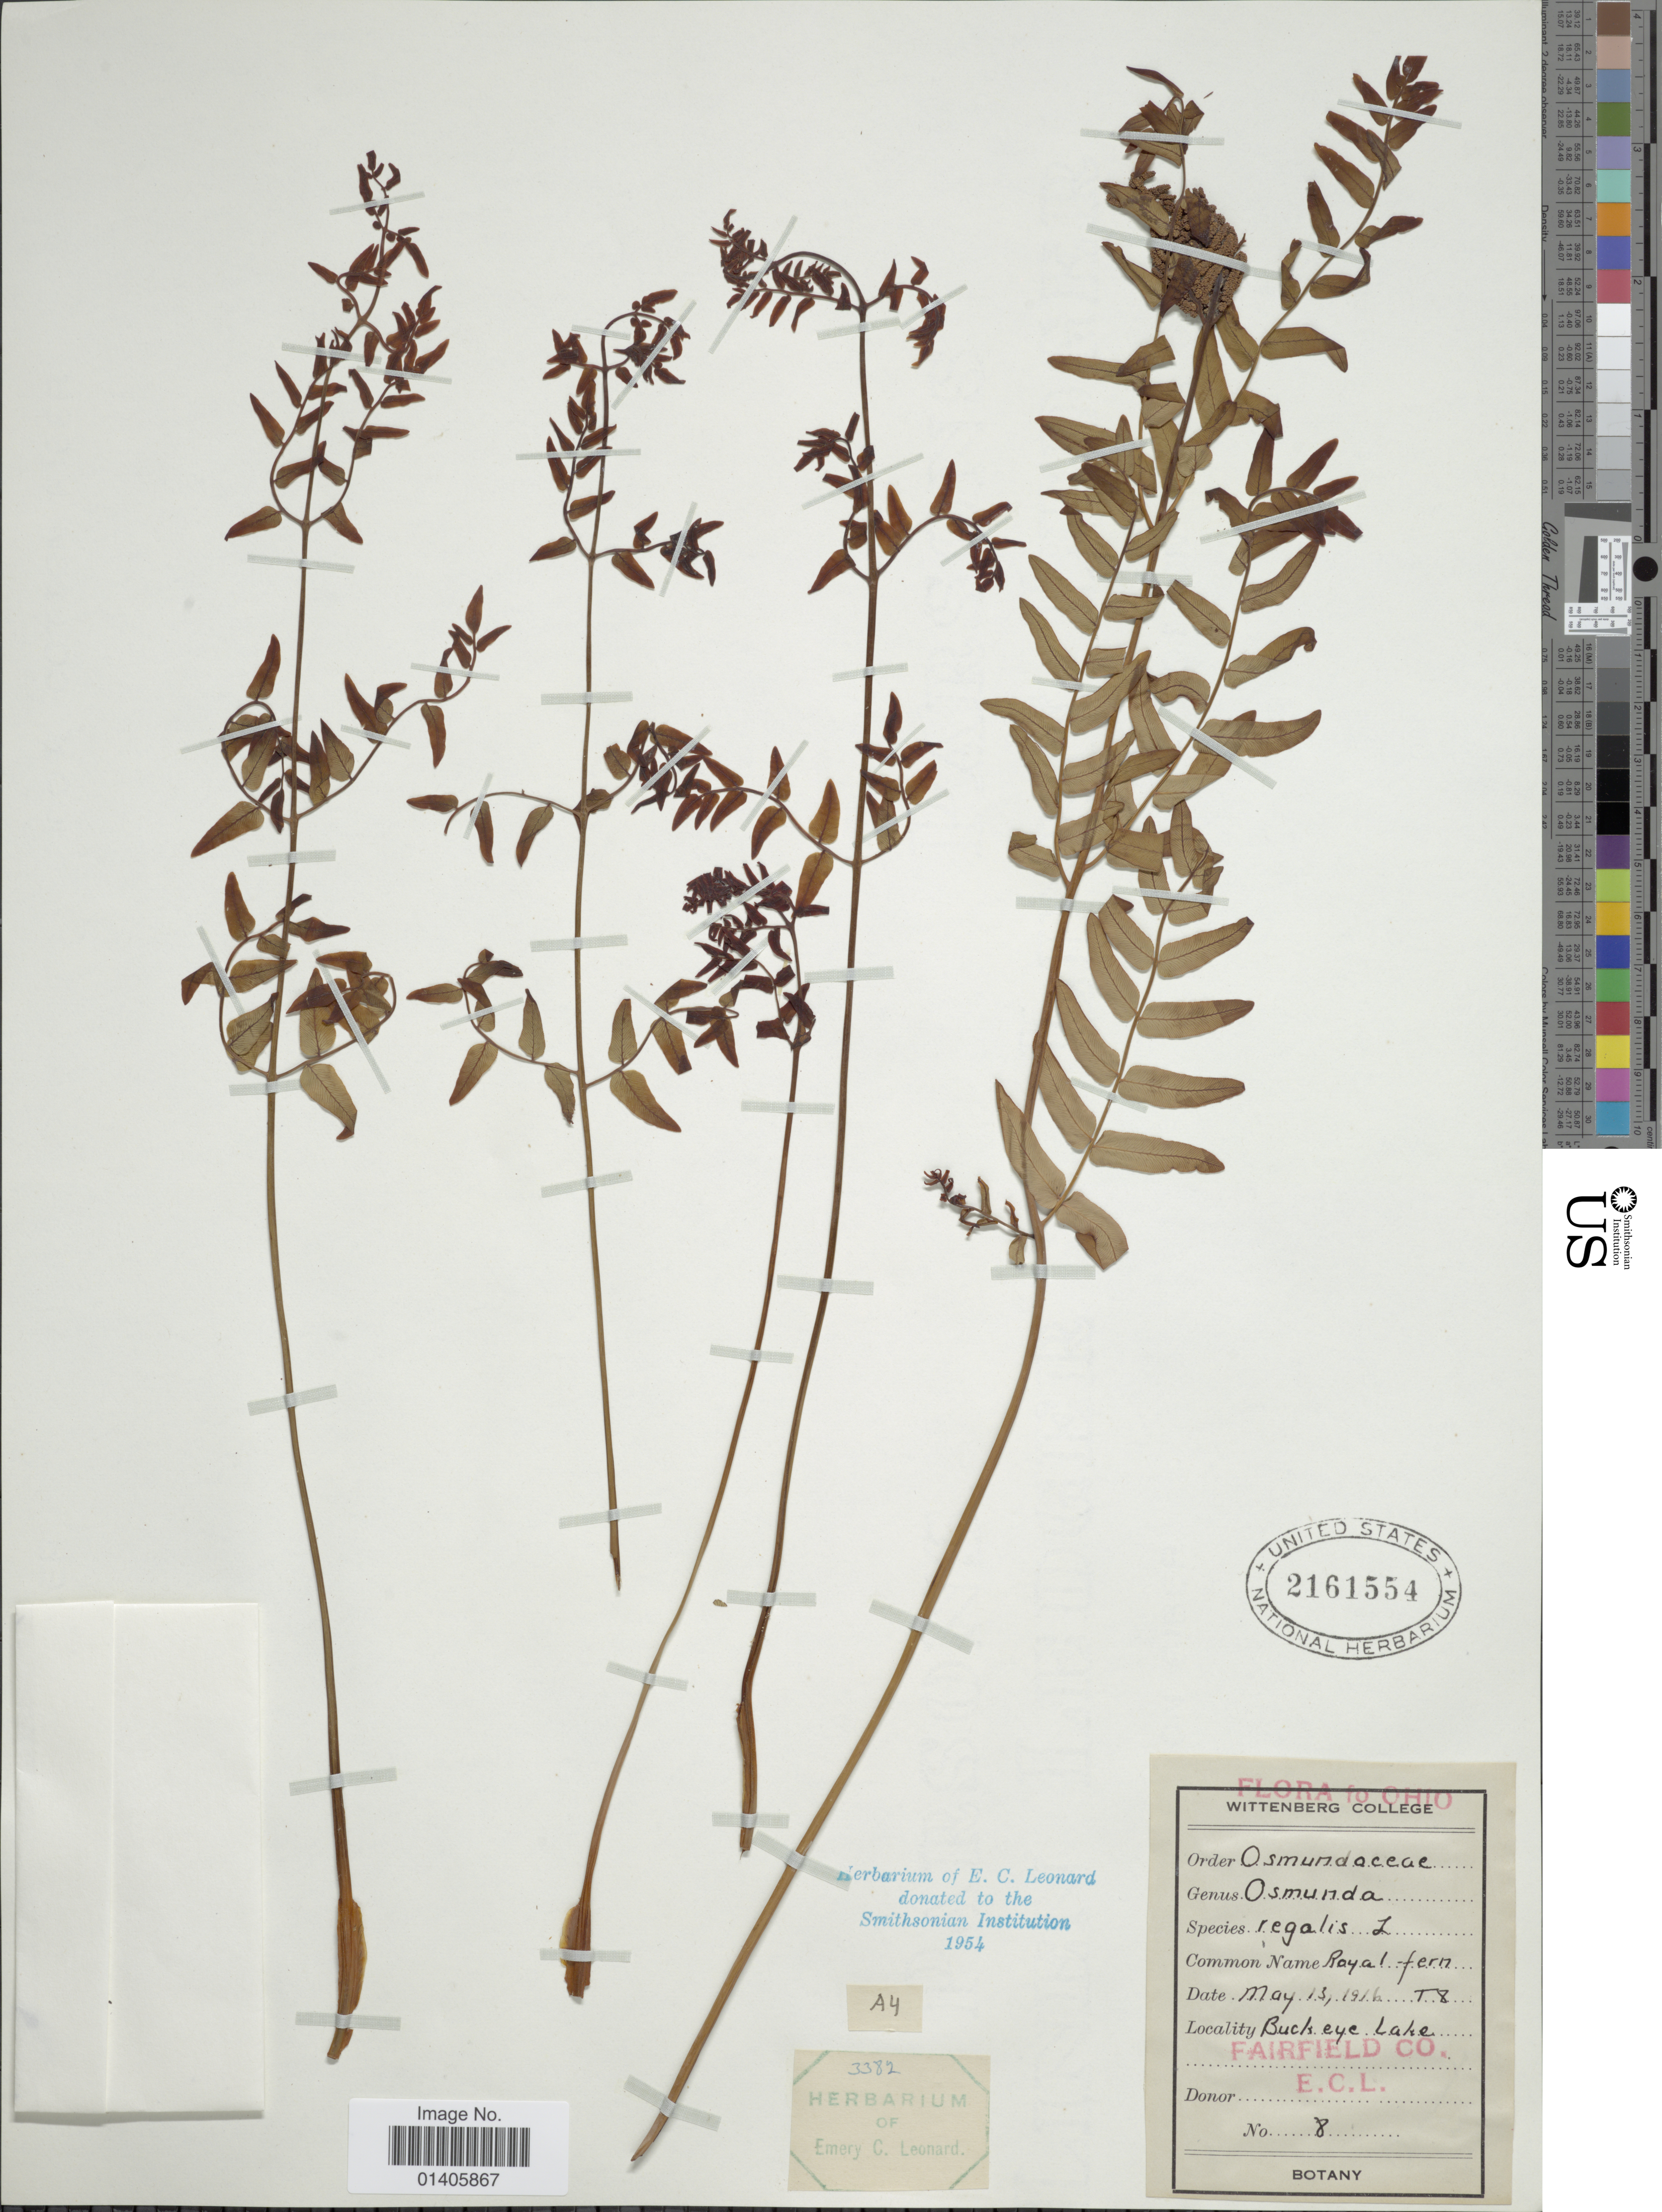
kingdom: Plantae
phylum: Tracheophyta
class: Polypodiopsida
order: Osmundales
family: Osmundaceae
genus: Osmunda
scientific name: Osmunda regalis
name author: L.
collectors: E. C. Leonard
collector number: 8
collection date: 1916-05-13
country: United States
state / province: Ohio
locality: Buck eye Lake, fairfield Co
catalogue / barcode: US 2161554